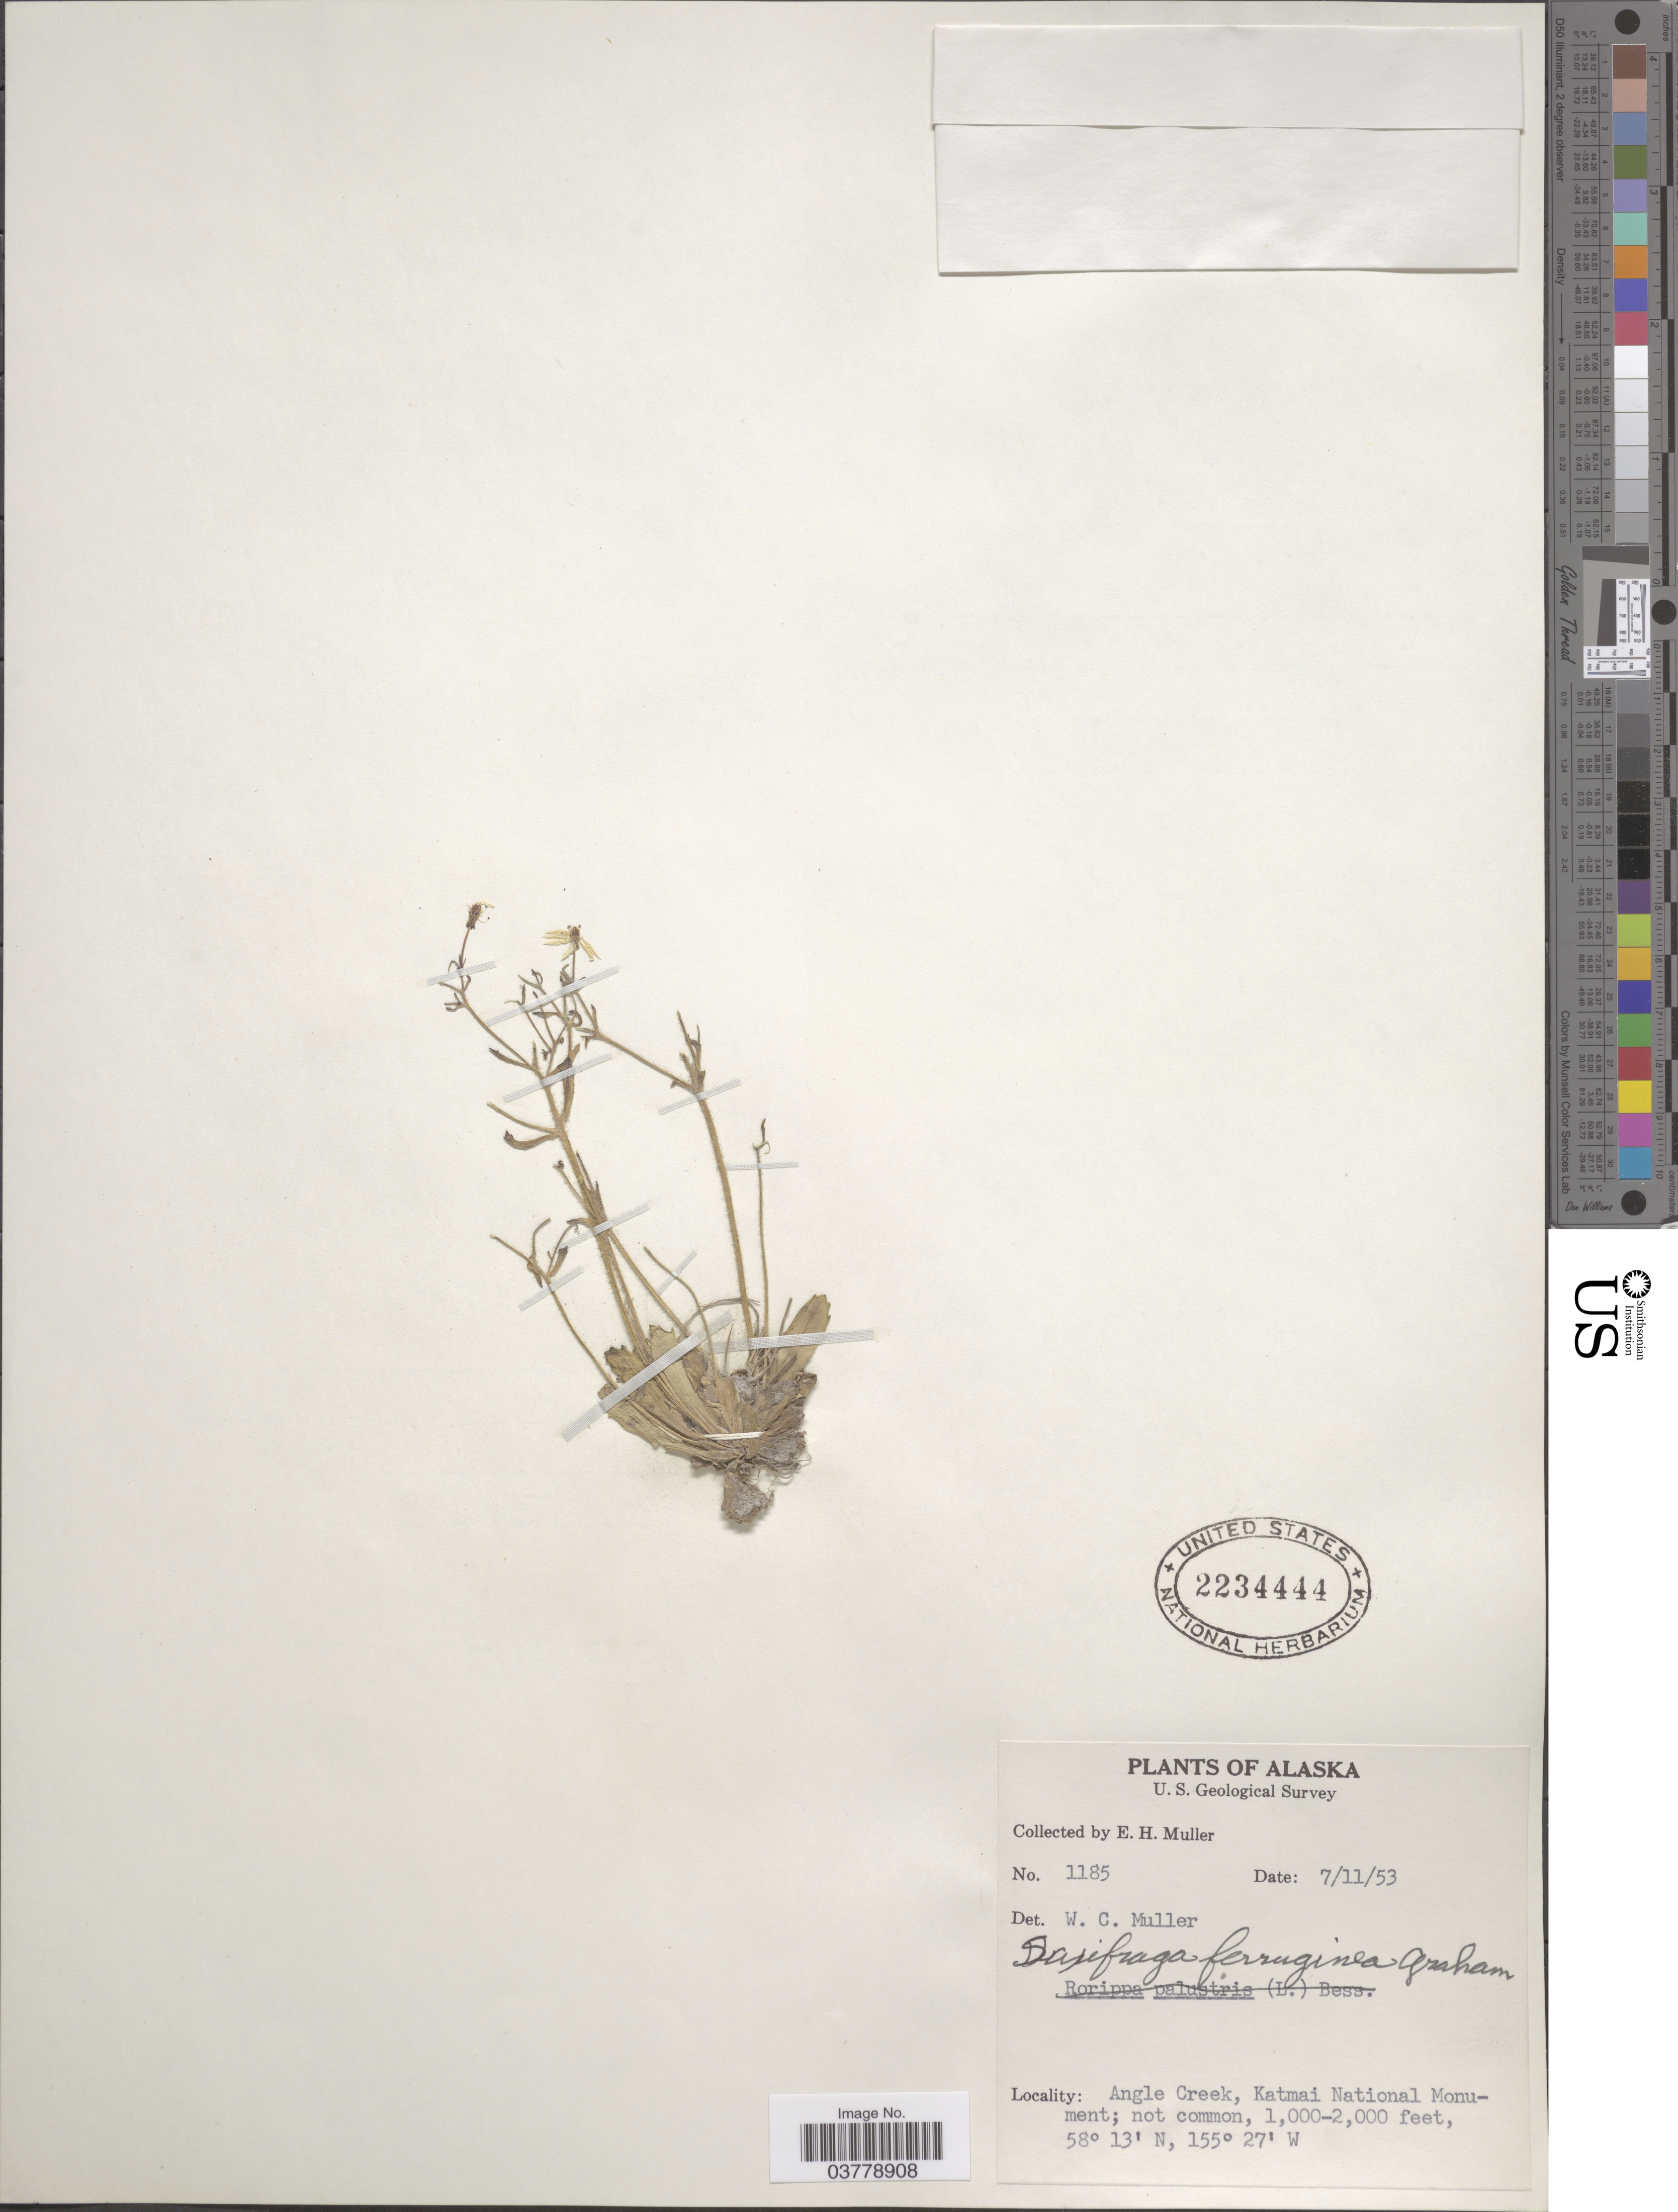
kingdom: Plantae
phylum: Tracheophyta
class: Magnoliopsida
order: Saxifragales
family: Saxifragaceae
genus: Micranthes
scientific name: Micranthes ferruginea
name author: (Graham) Brouillet & Gornall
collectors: E. H. Muller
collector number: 1185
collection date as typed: Transcribed d/m/y: 11/7/53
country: United States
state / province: Alaska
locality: Angle Creek, Katmai National Monument.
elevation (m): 305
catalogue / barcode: US 2234444